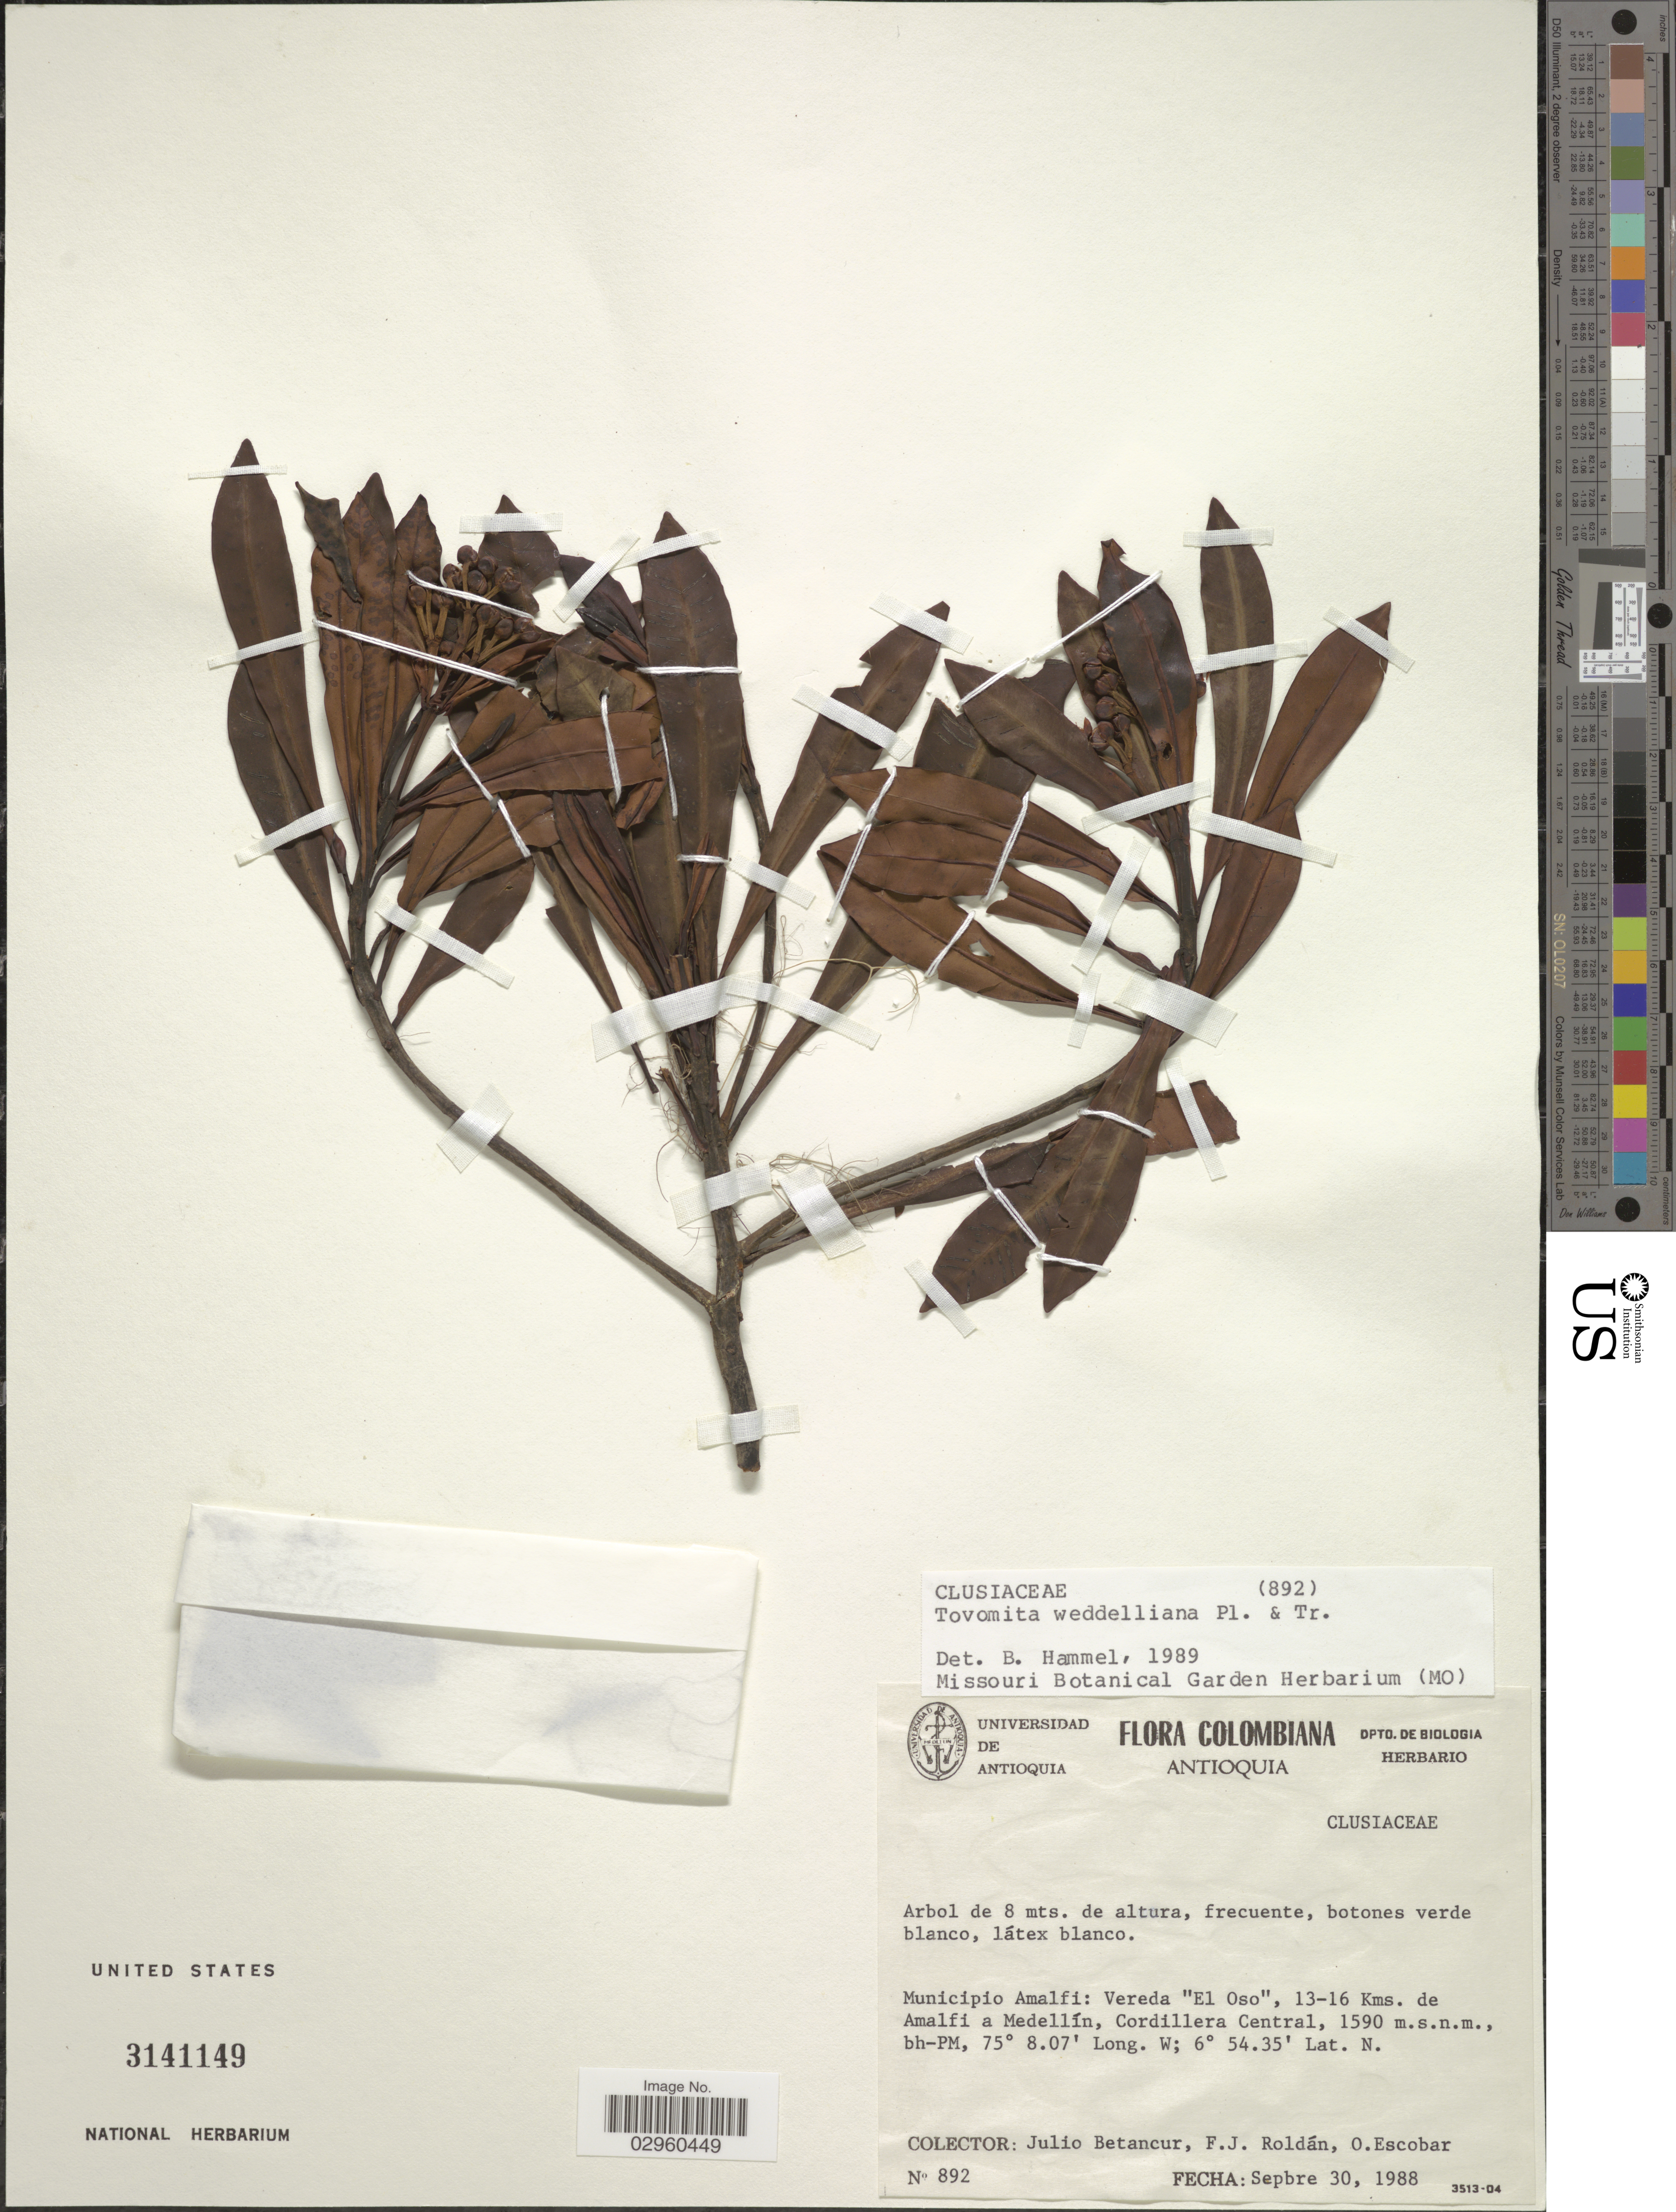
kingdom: Plantae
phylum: Tracheophyta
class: Magnoliopsida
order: Malpighiales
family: Clusiaceae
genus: Arawakia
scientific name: Arawakia weddelliana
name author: (Planch. & Triana) L. Marinho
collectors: J. Betancur, F. J. Roldán & O. Escobar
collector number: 892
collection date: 1988-09-30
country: Colombia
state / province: Antioquia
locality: Municipio Amalfi: Vereda "El Oso", 13-16 Kms. de Amalfi a Medellín, Cordillera Central.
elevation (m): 1590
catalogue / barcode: US 3141149